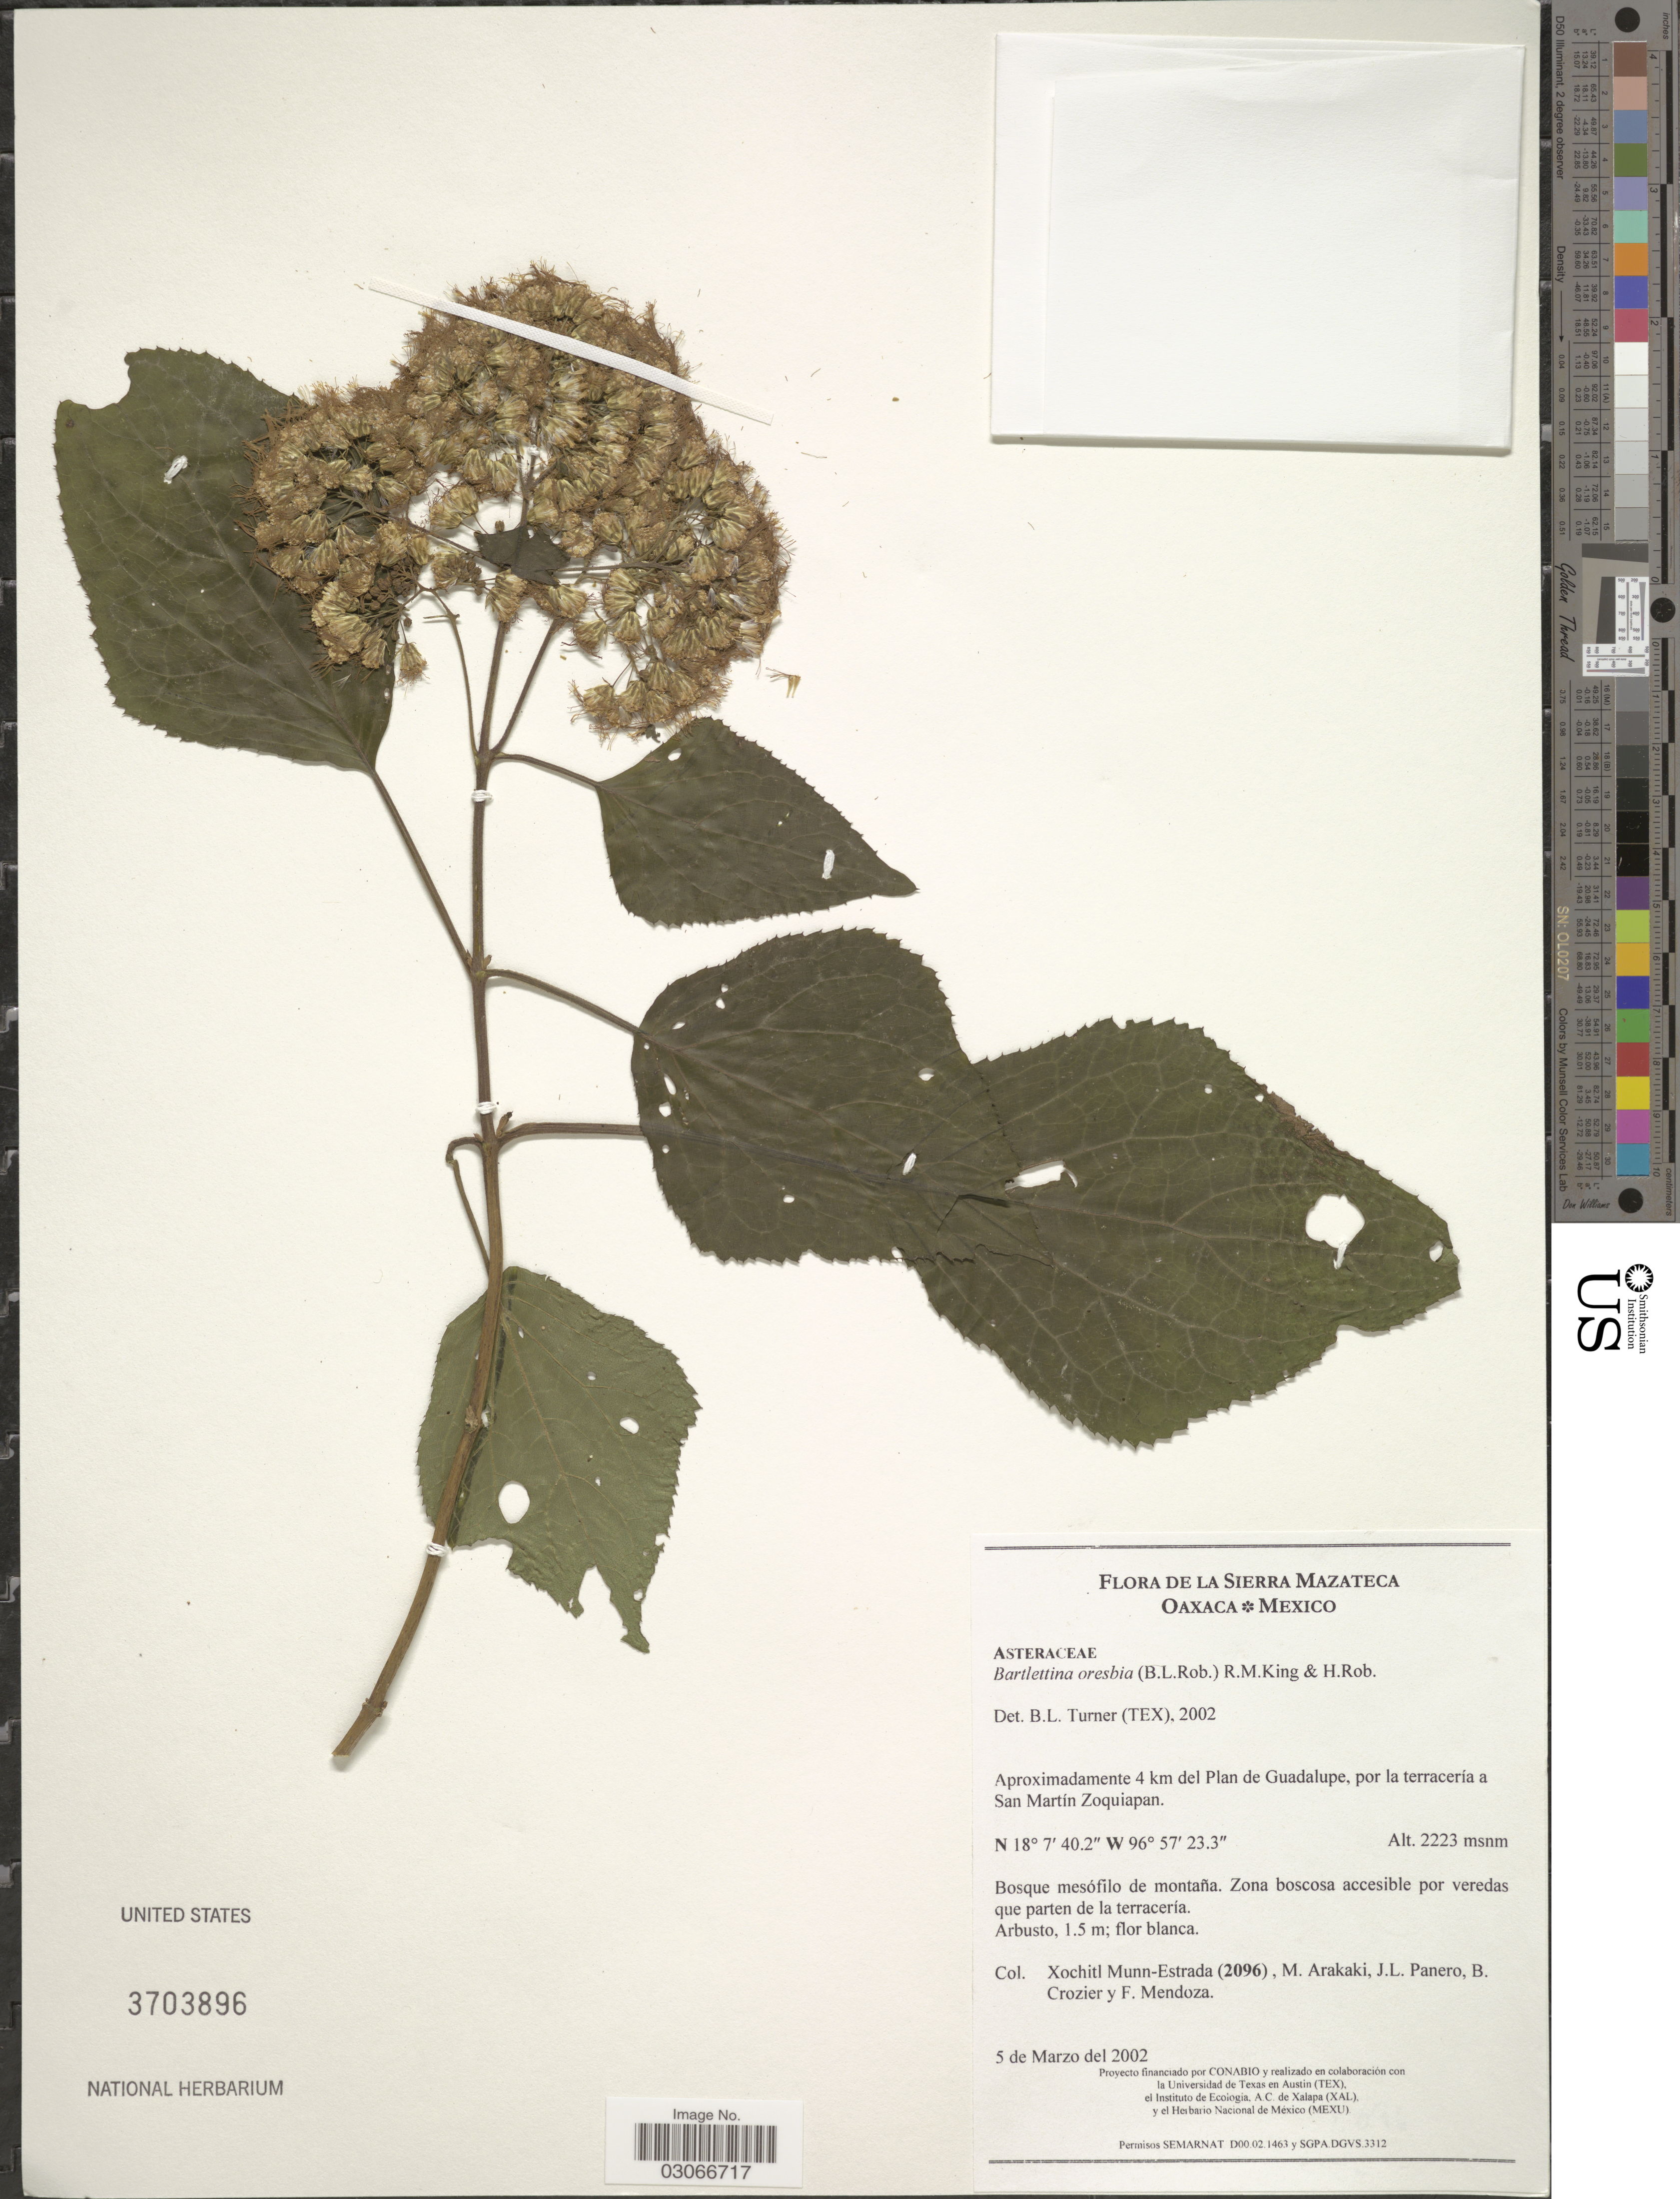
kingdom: Plantae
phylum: Tracheophyta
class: Magnoliopsida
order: Asterales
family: Asteraceae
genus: Bartlettina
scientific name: Bartlettina oresbia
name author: (B.L. Rob.) R.M. King & H. Rob.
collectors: X. Munn-Estrada, M. Arakaki, J. L. Panero, B. Crozier & F. Mendoza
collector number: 2096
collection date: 2002-03-05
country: Mexico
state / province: Oaxaca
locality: La Sierra Mazateca. Aproximadamente 4 km del Plan de Guadalupe, por la terracería a San Martín Zoquiapan.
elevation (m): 2223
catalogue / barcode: US 3703896